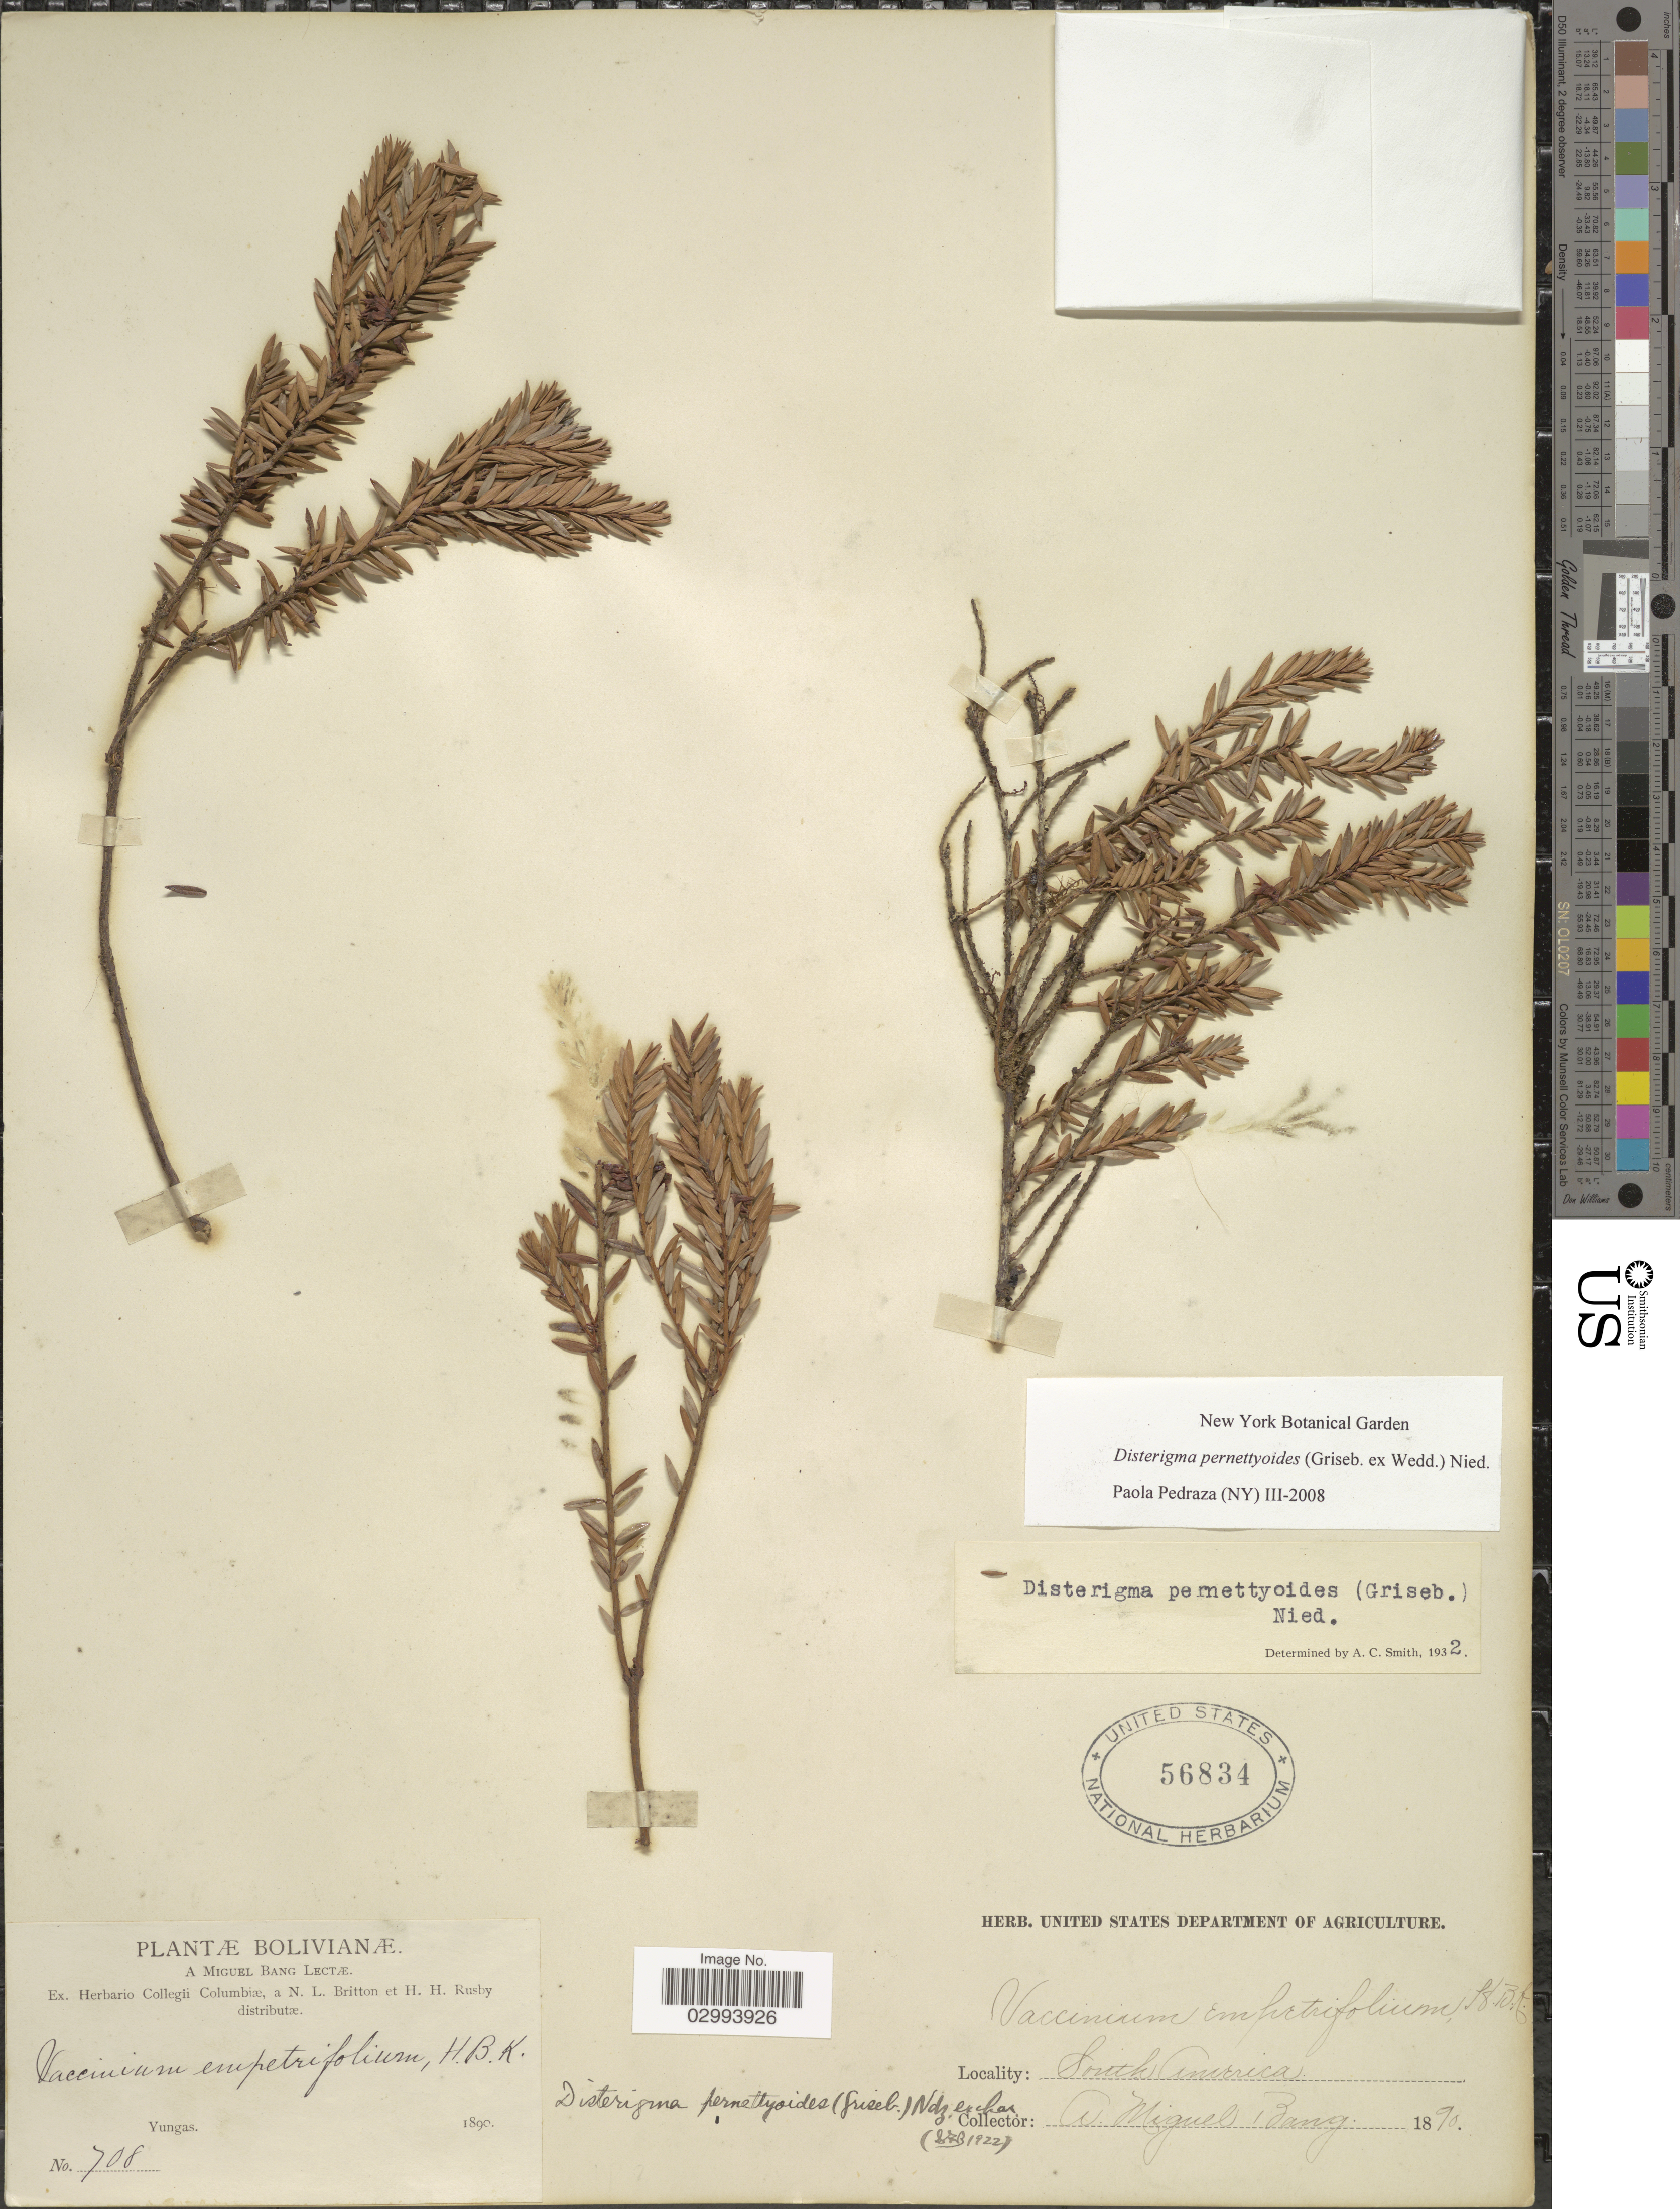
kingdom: Plantae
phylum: Tracheophyta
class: Magnoliopsida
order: Ericales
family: Ericaceae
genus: Disterigma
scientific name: Disterigma pernettyoides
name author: (Griseb.) Nied.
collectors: M. Bang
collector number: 708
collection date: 1890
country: Bolivia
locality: South America. Yungas.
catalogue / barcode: US 56834